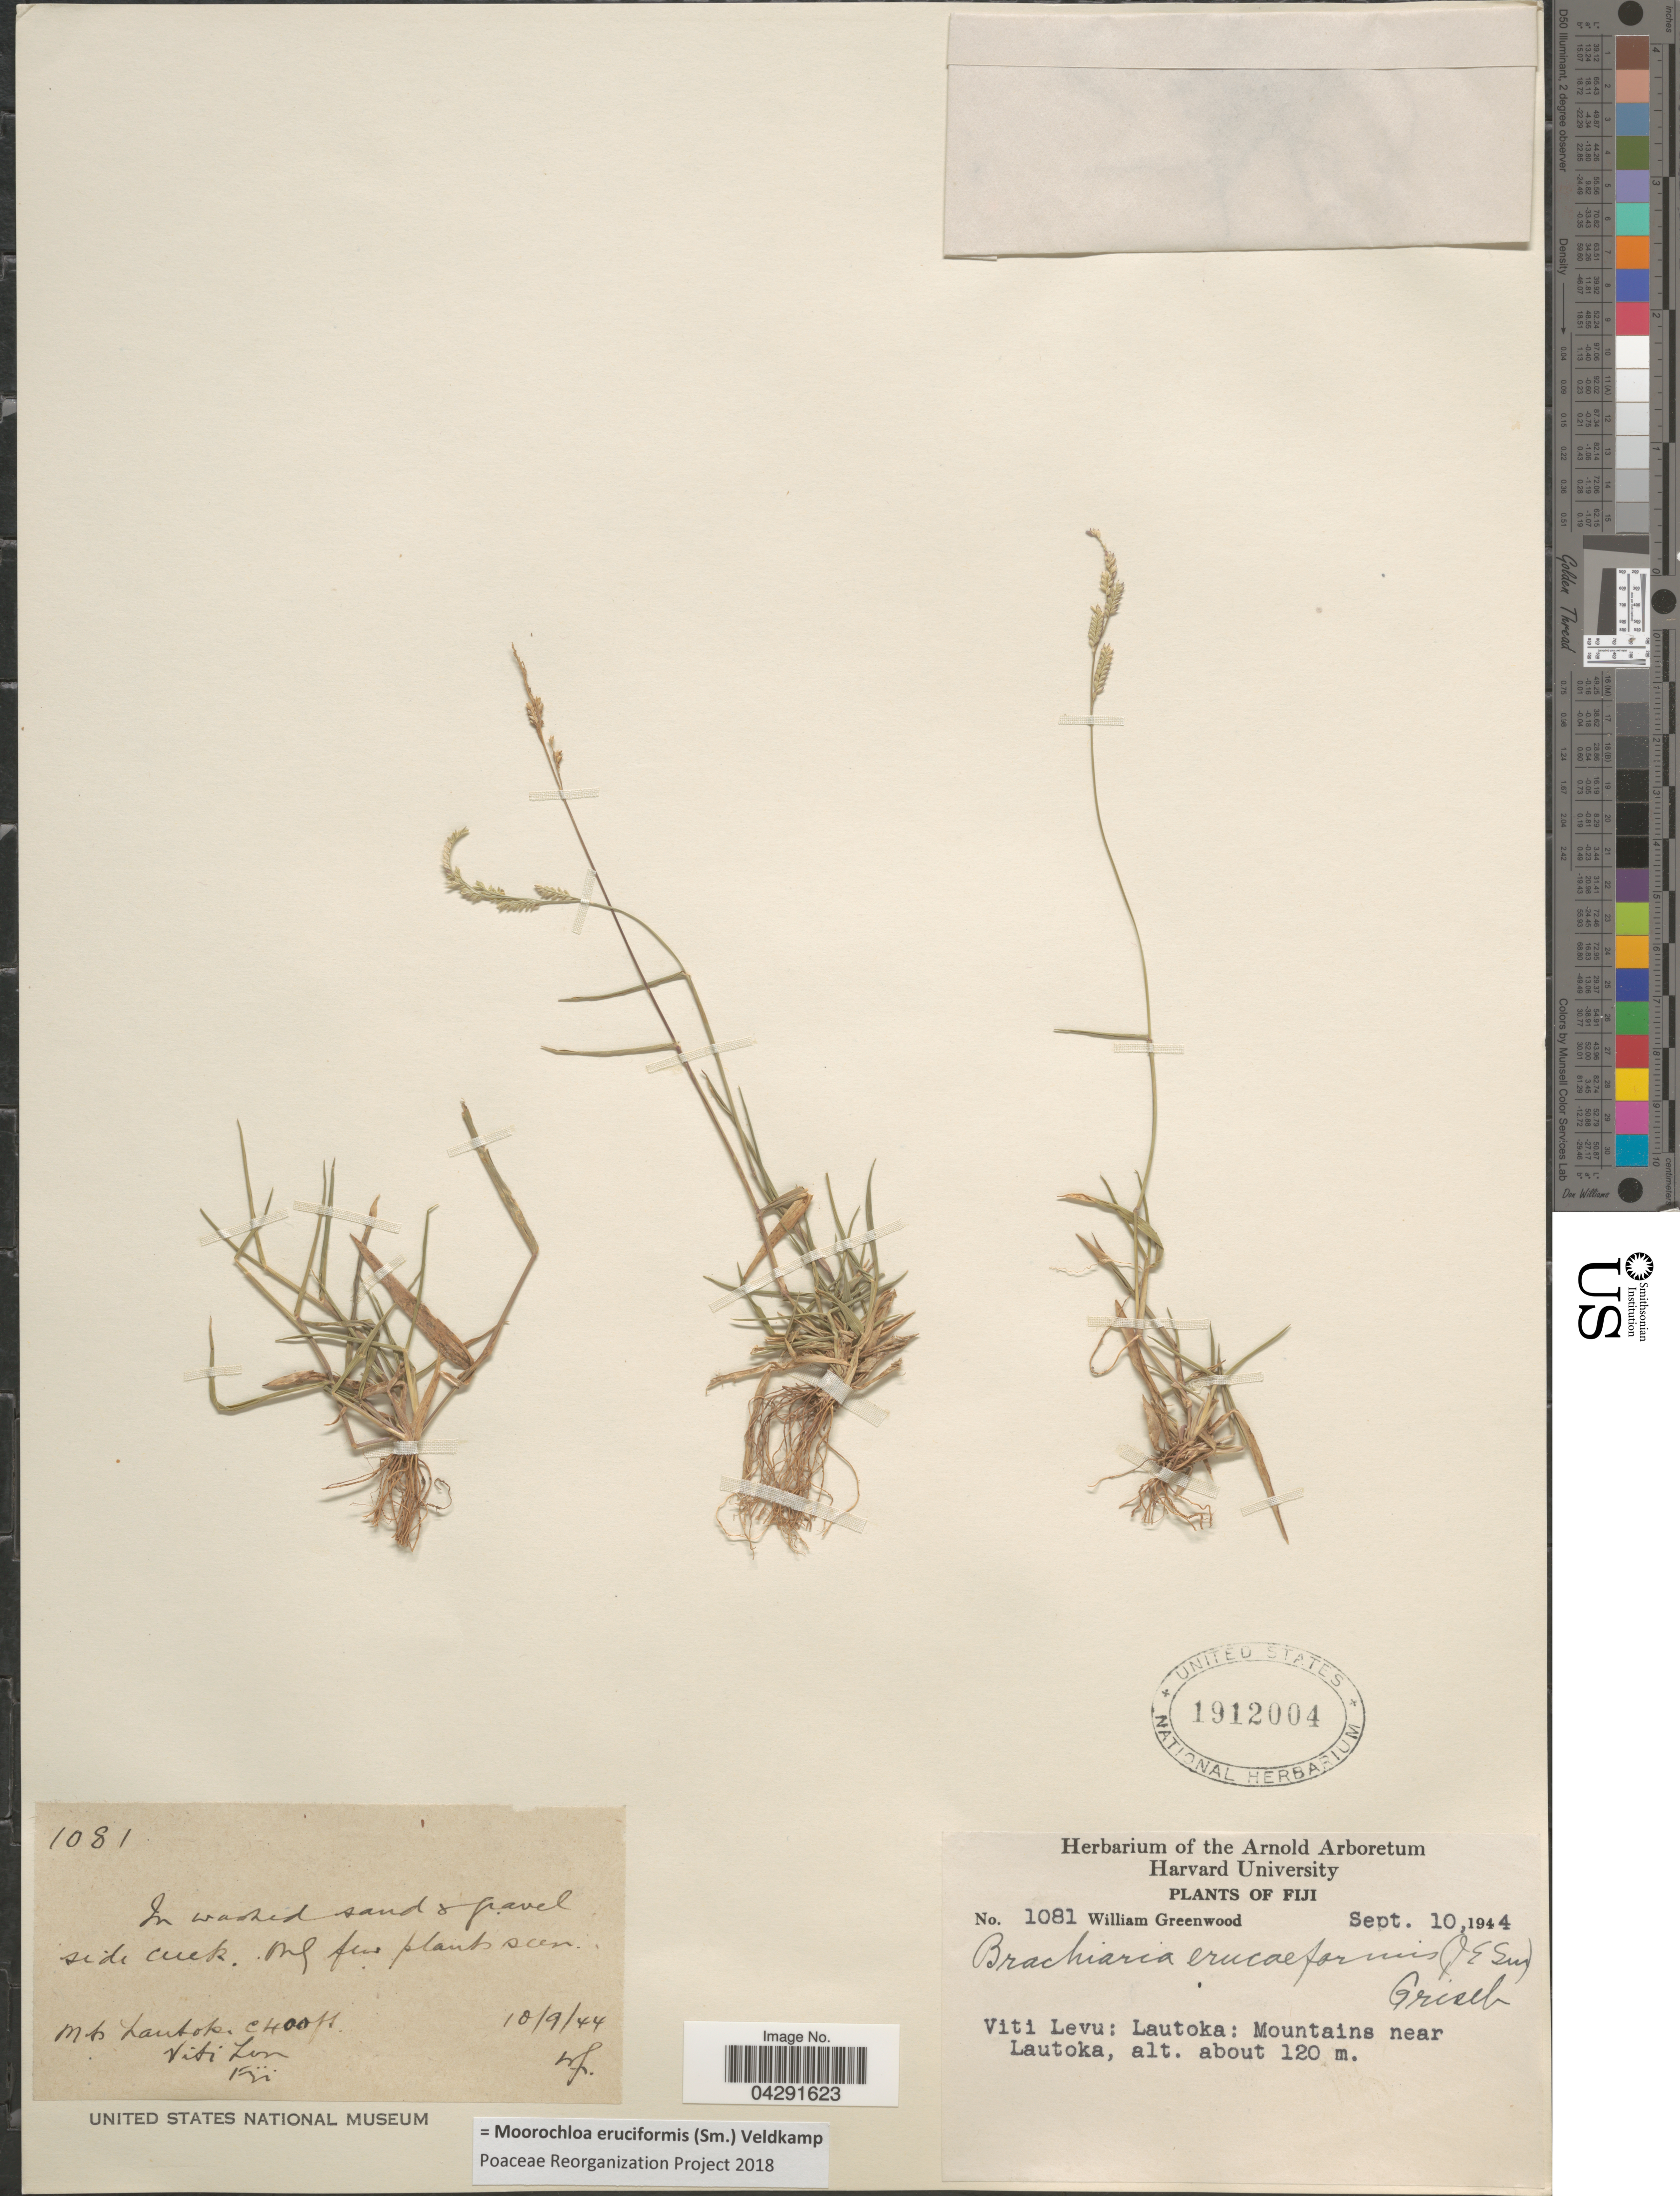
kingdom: Plantae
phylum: Tracheophyta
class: Liliopsida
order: Poales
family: Poaceae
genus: Moorochloa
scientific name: Moorochloa eruciformis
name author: (Sm.) Veldkamp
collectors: W. Greenwood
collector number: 1081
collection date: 1944-09-10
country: Fiji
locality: In washed sand & gravel side creek. Mts Lautoka. Viti Levu. Viti Levu: Lautoka: Mountains near Lautoka.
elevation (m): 120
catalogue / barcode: US 1912004